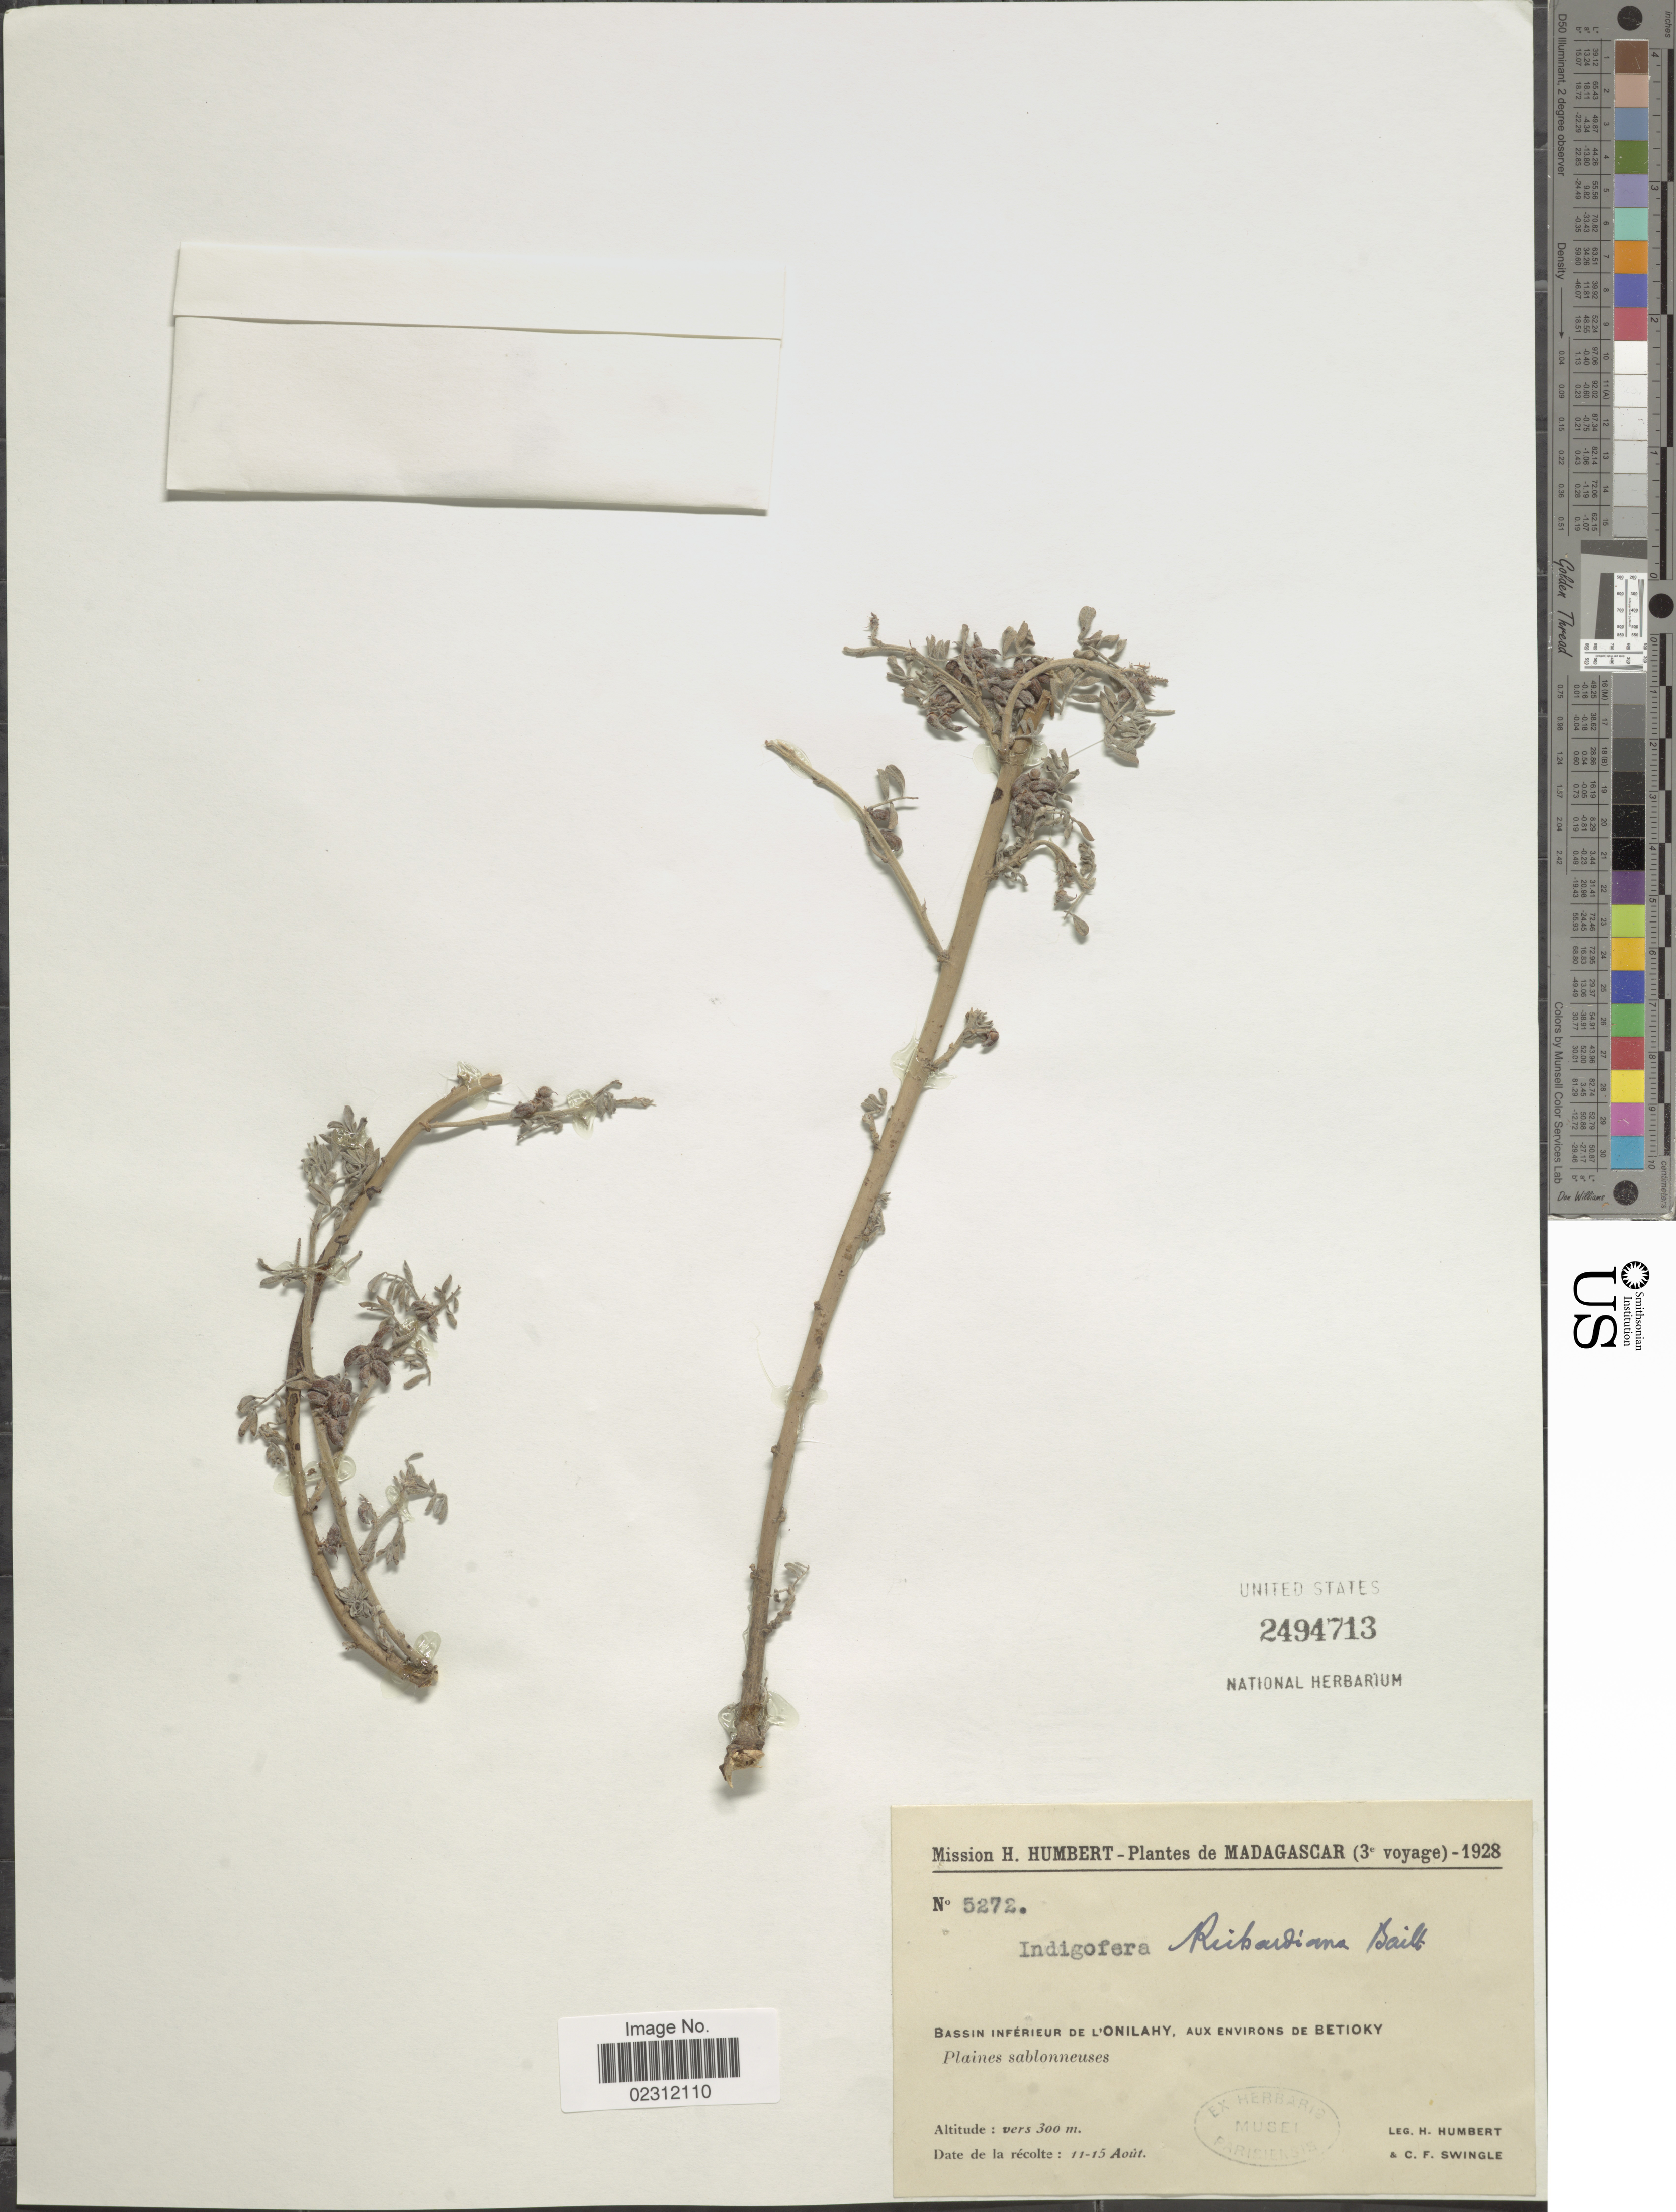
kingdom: Plantae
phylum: Tracheophyta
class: Magnoliopsida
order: Fabales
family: Fabaceae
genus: Indigofera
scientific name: Indigofera richardiana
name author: Baill.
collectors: H. Humbert & C. Swingle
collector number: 5272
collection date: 1928-08-11/1928-08-15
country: Madagascar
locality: Bassin inferieur de l'Onilahy, aux environs de Betioky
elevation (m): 300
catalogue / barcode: US 2494713